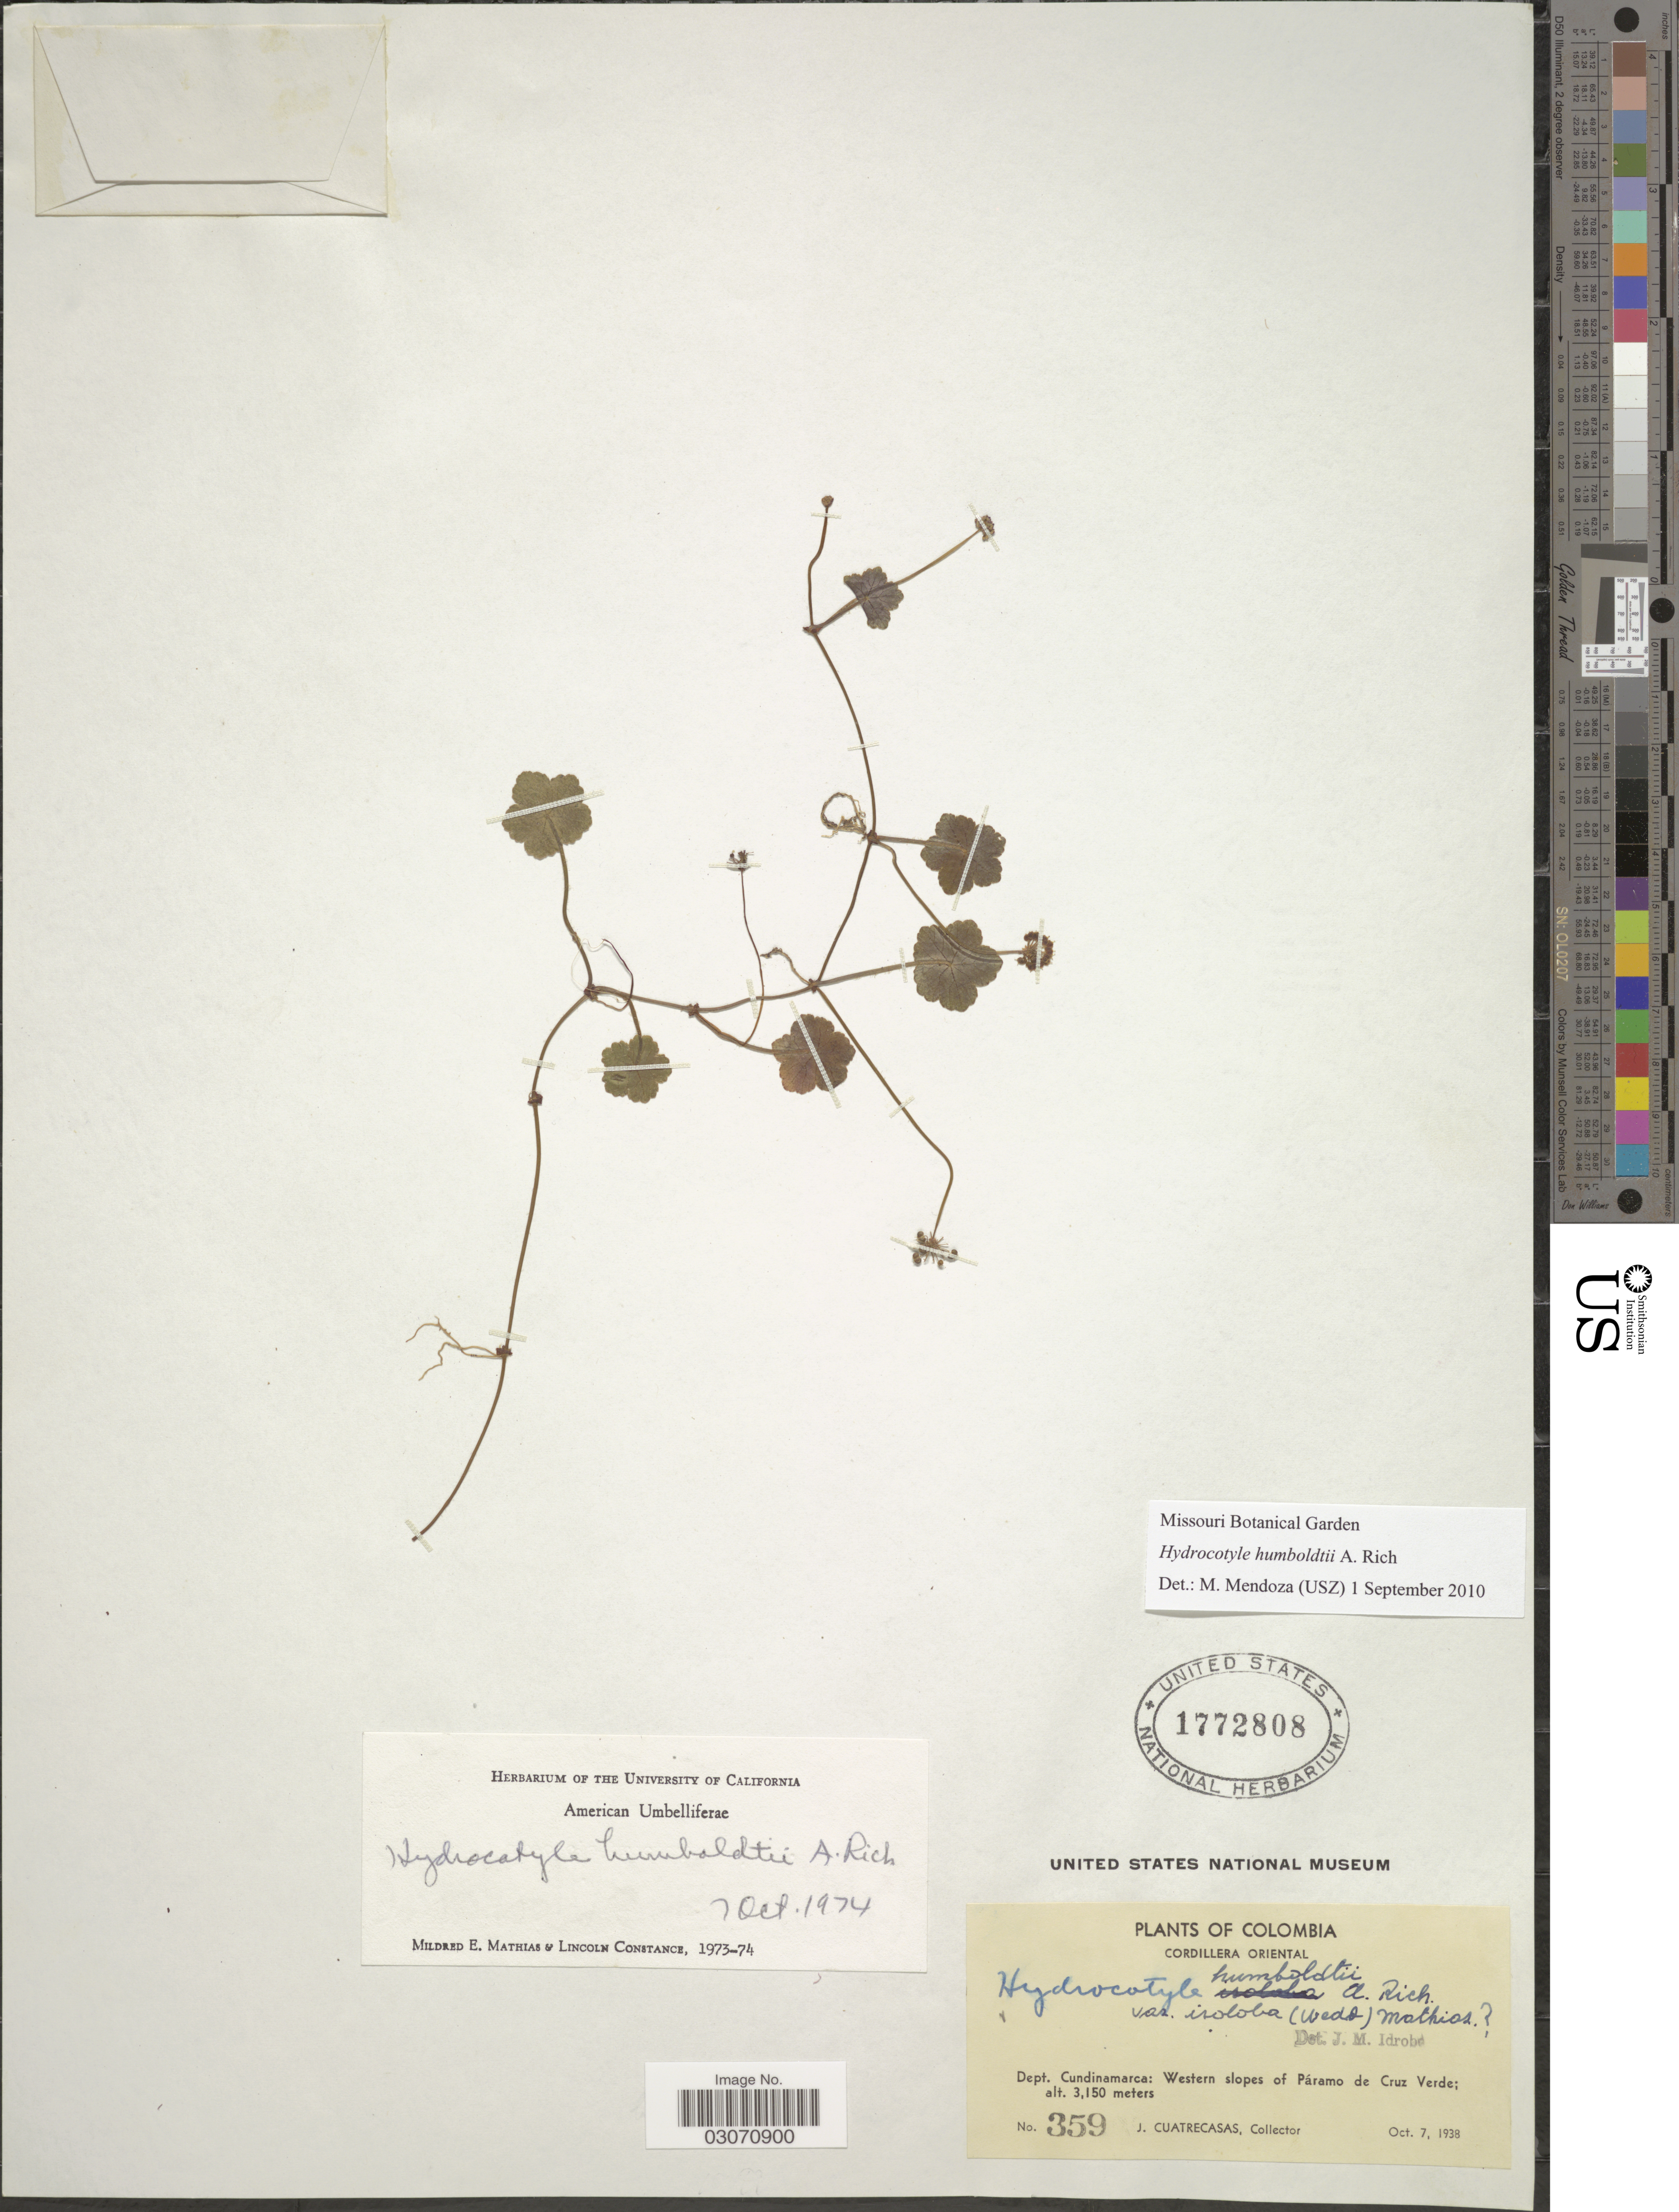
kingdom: Plantae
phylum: Tracheophyta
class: Magnoliopsida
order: Apiales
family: Araliaceae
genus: Hydrocotyle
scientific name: Hydrocotyle humboldtii var. humboldtii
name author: A. Rich.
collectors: J. Cuatrecasas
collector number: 359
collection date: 1938-10-07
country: Colombia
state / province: Cundinamarca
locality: Cordillera Oriental. Western slopes of Páramo de Cruz Verde.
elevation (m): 3150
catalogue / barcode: US 1772808